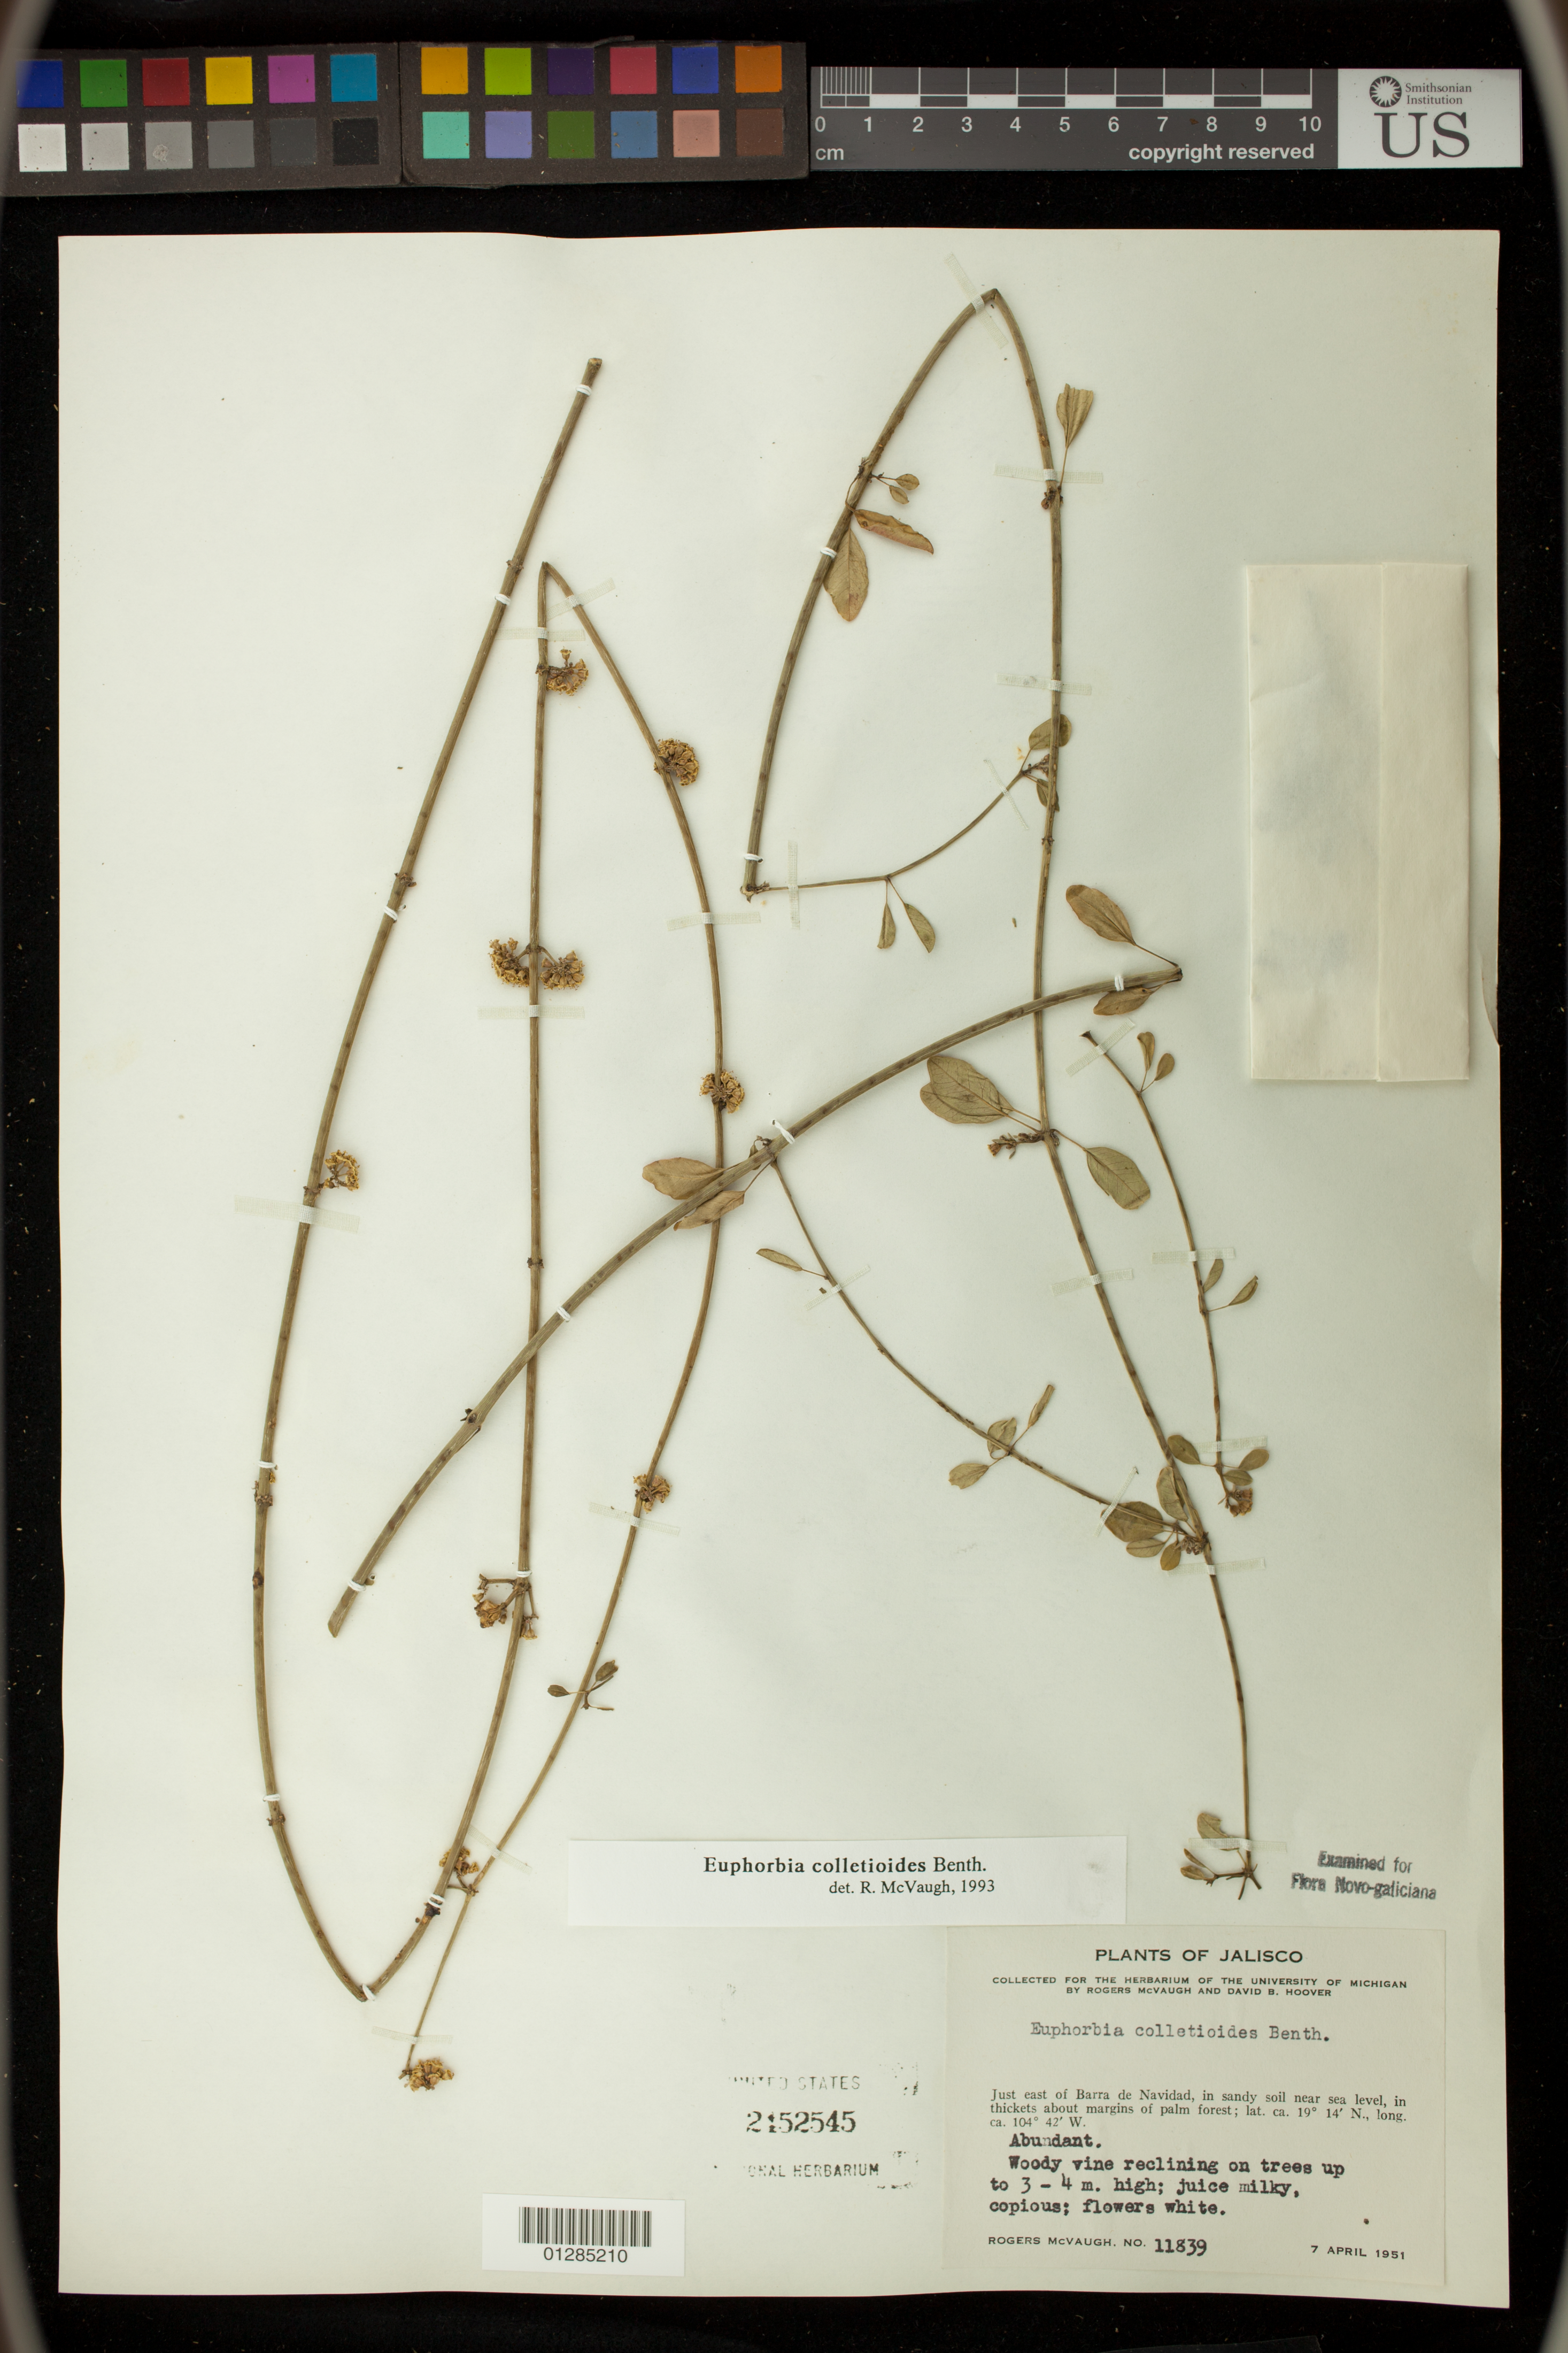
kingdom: Plantae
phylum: Tracheophyta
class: Magnoliopsida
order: Malpighiales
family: Euphorbiaceae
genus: Euphorbia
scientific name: Euphorbia colletioides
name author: Benth.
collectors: R. McVaugh & D. B. Hoover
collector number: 11839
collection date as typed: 07 Apr 1951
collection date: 1951-04-07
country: Mexico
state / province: Jalisco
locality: Just east of Barra de Navidad.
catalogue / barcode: US 2152545